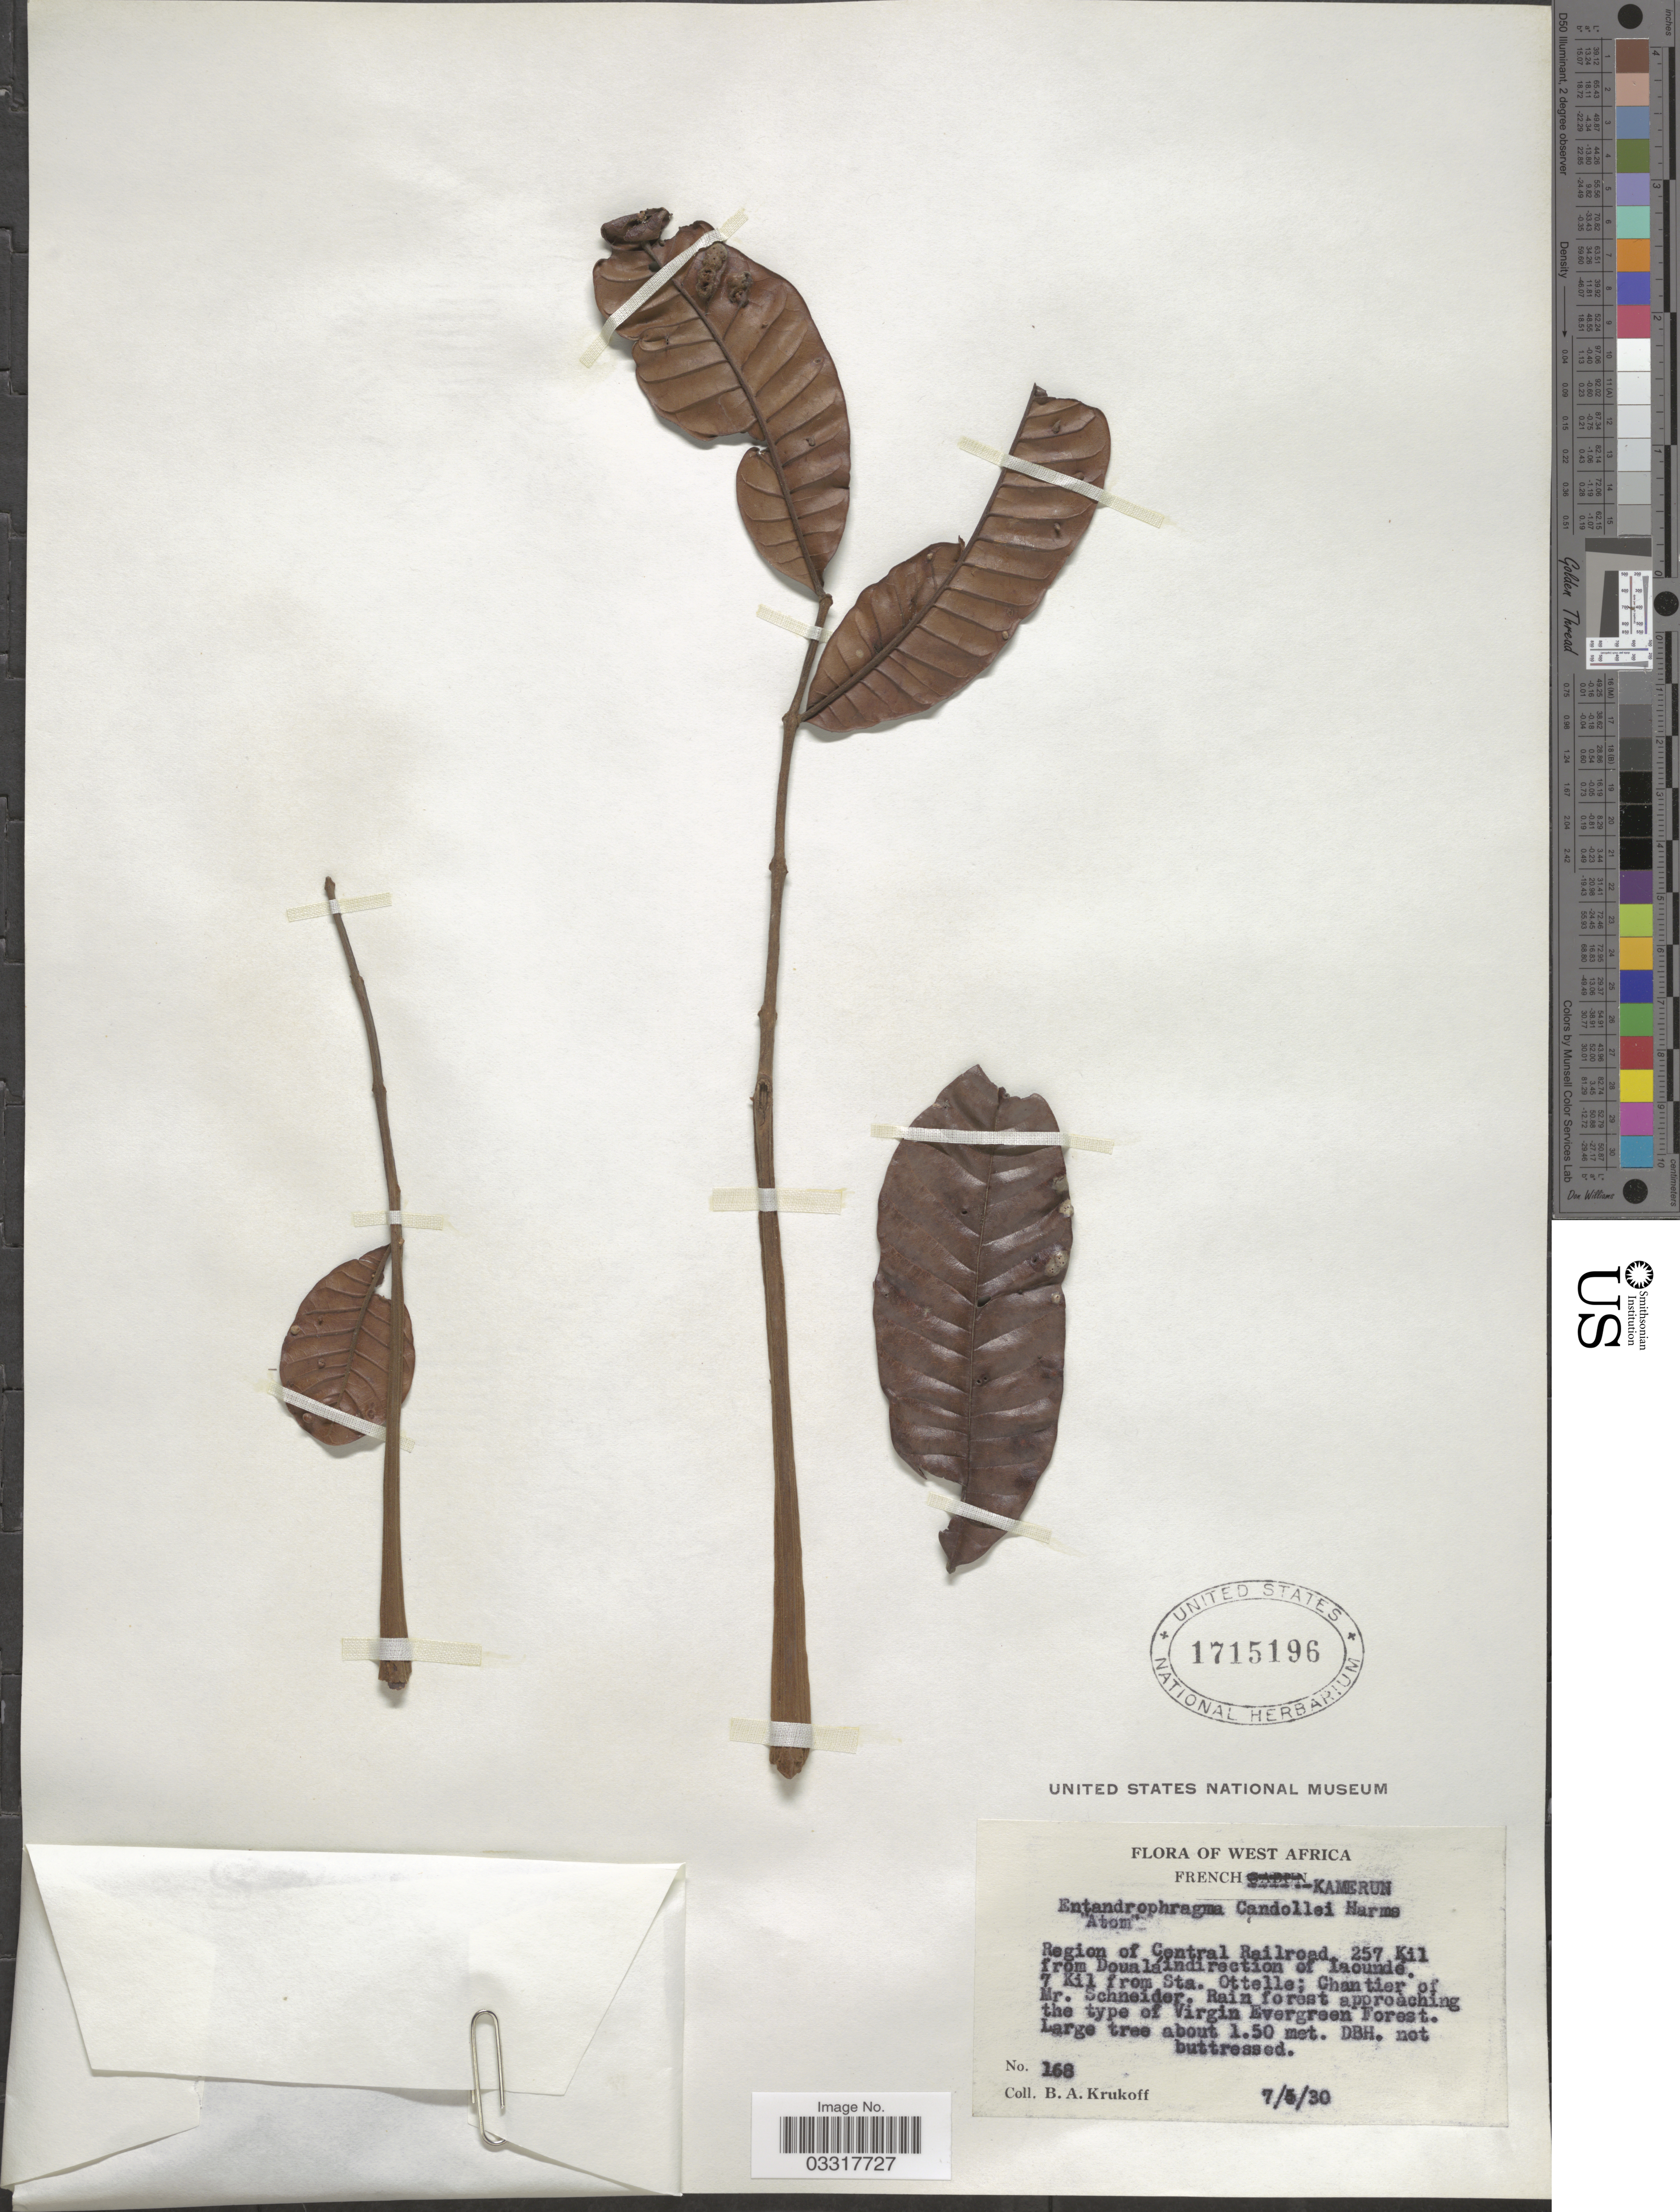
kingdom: Plantae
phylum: Tracheophyta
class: Magnoliopsida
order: Sapindales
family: Meliaceae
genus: Entandrophragma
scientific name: Entandrophragma candollei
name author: Harms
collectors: B. A. Krukoff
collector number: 168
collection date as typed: Transcribed d/m/y: 7/5/30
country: Cameroon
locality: West Africa, French Kamerun, Region of Central Railroad, 257 Kil from Doualá in direction of Iaoundé. 7 Kil. from Sta. Ottelle; Chantier of Mr. Schneider.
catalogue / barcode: US 1715196